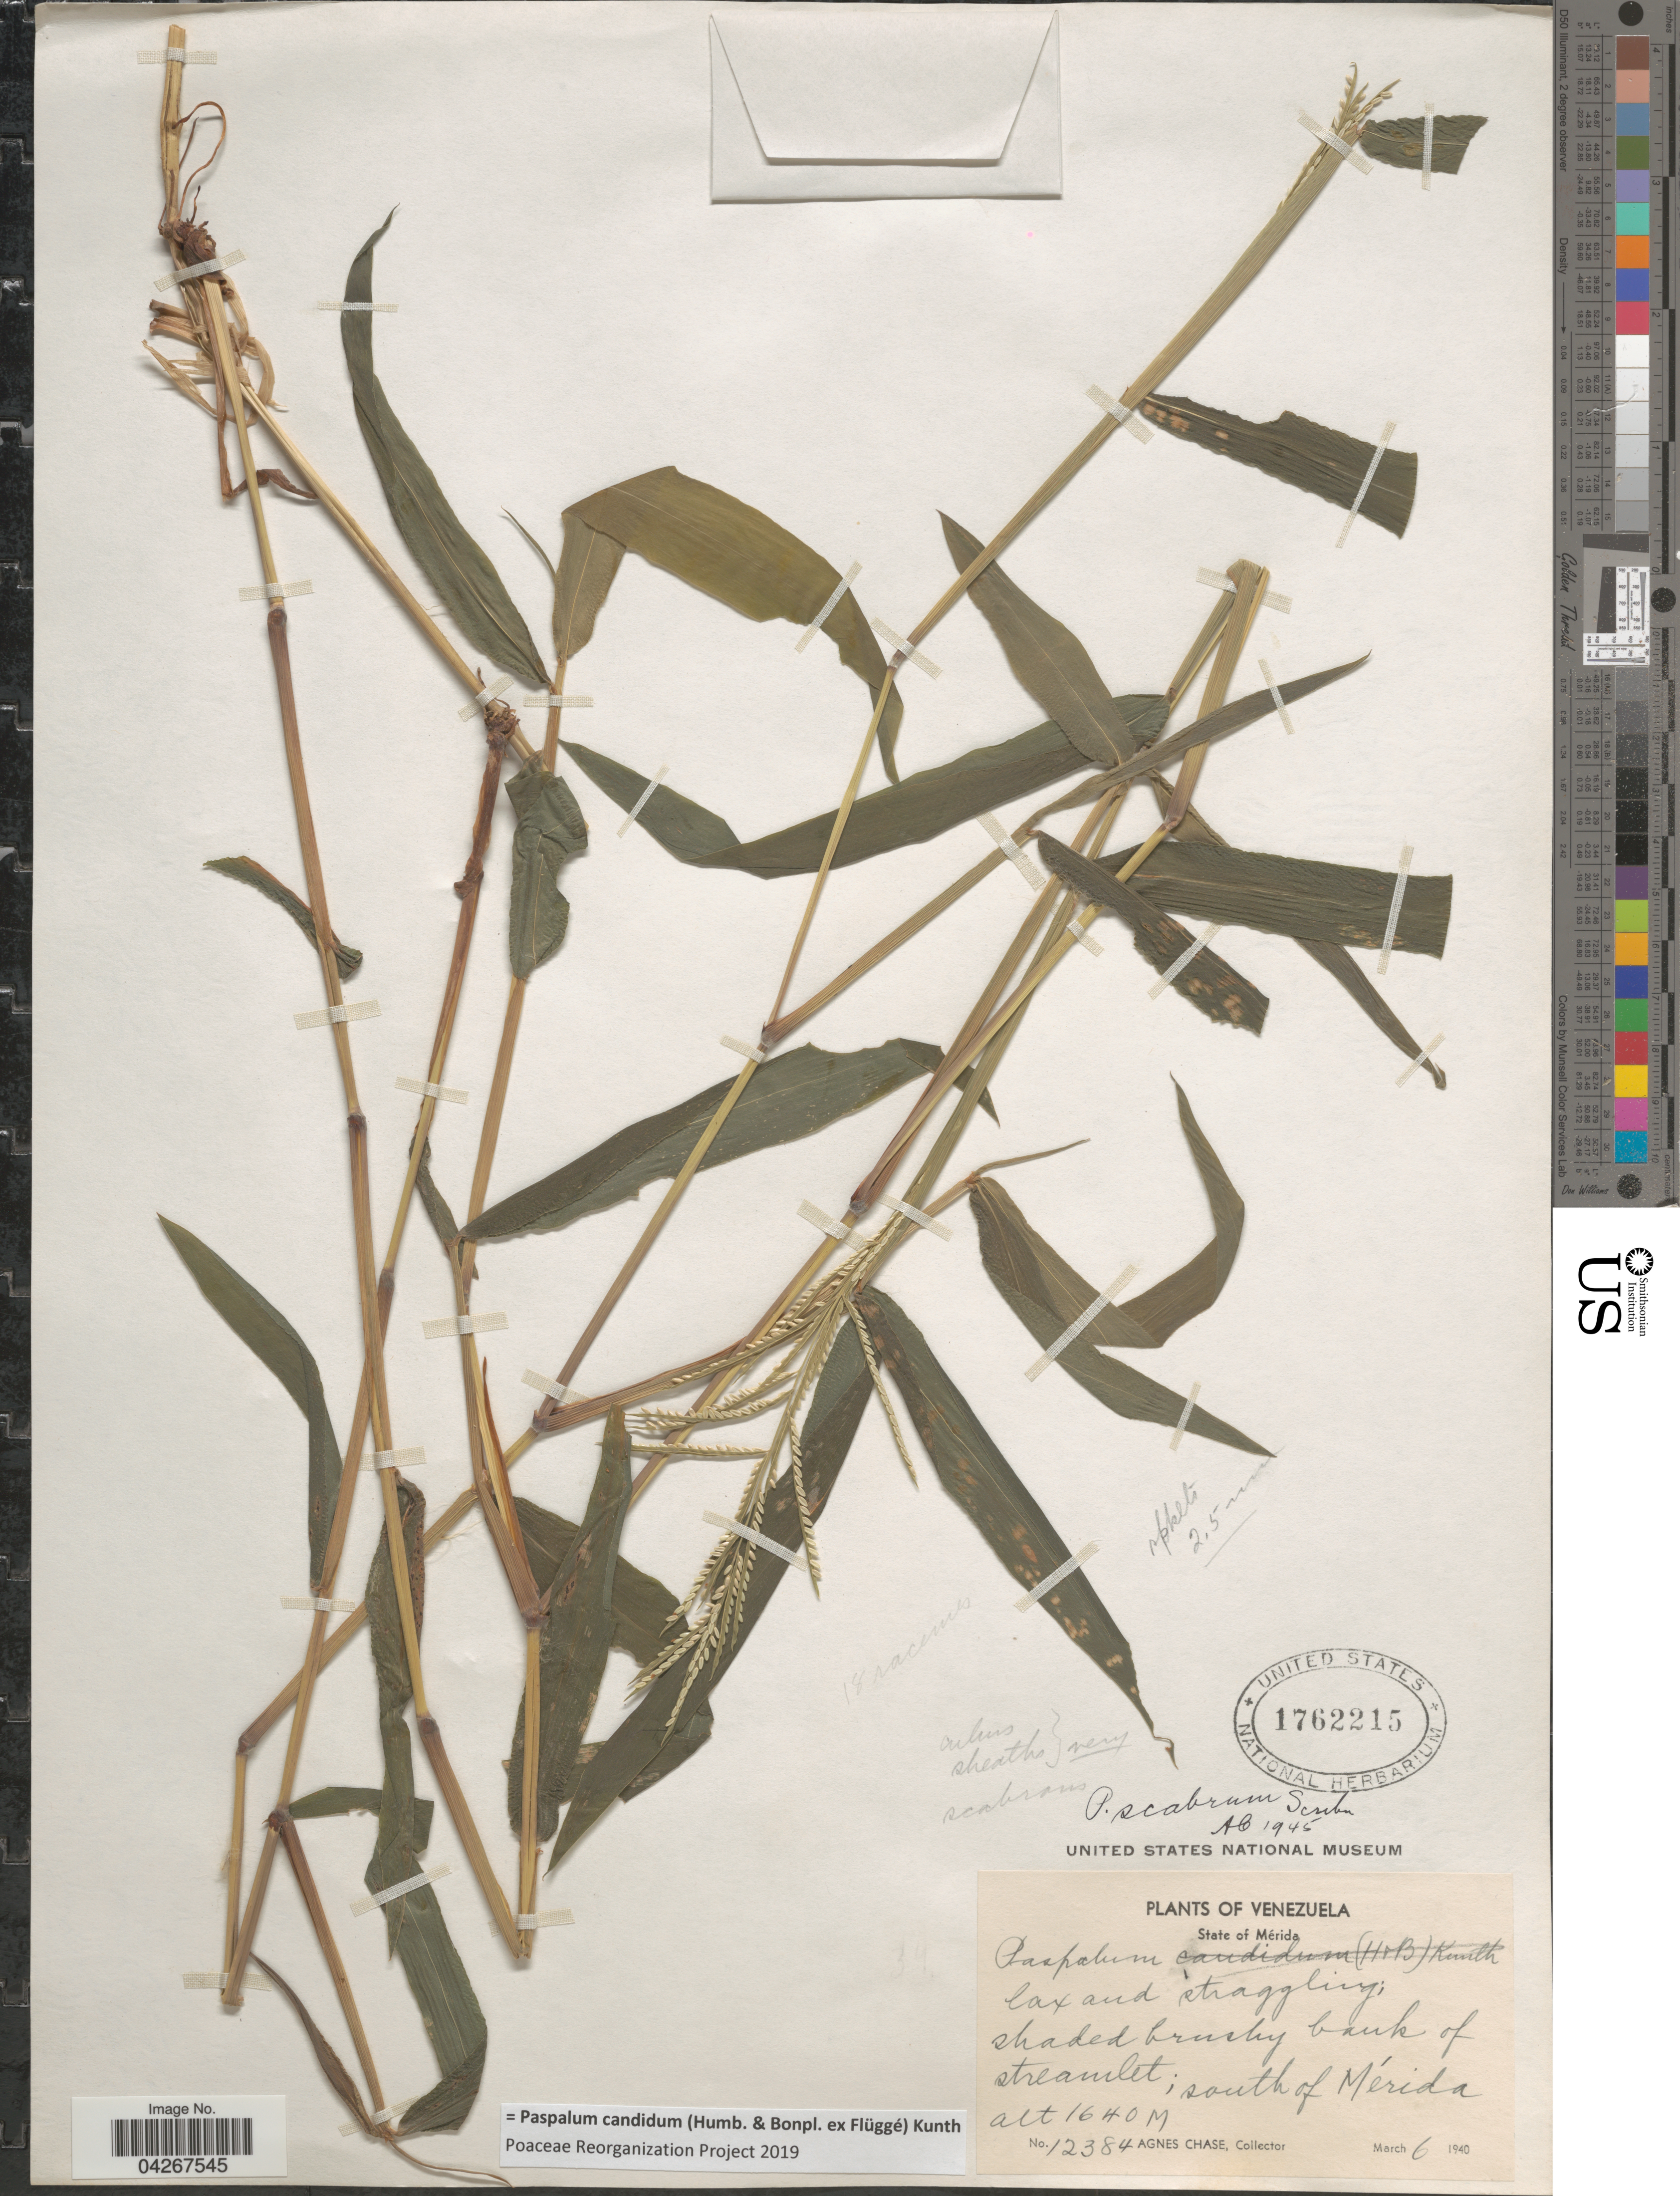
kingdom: Plantae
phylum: Tracheophyta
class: Liliopsida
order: Poales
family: Poaceae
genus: Paspalum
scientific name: Paspalum candidum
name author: (Humb. & Bonpl. ex Fleugge) Kunth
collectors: A. Chase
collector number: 12384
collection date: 1940-03-06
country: Venezuela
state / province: Merida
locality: Shaded brushy bank of streamlet; south of Mérida.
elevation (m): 1640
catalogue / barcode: US 1762215